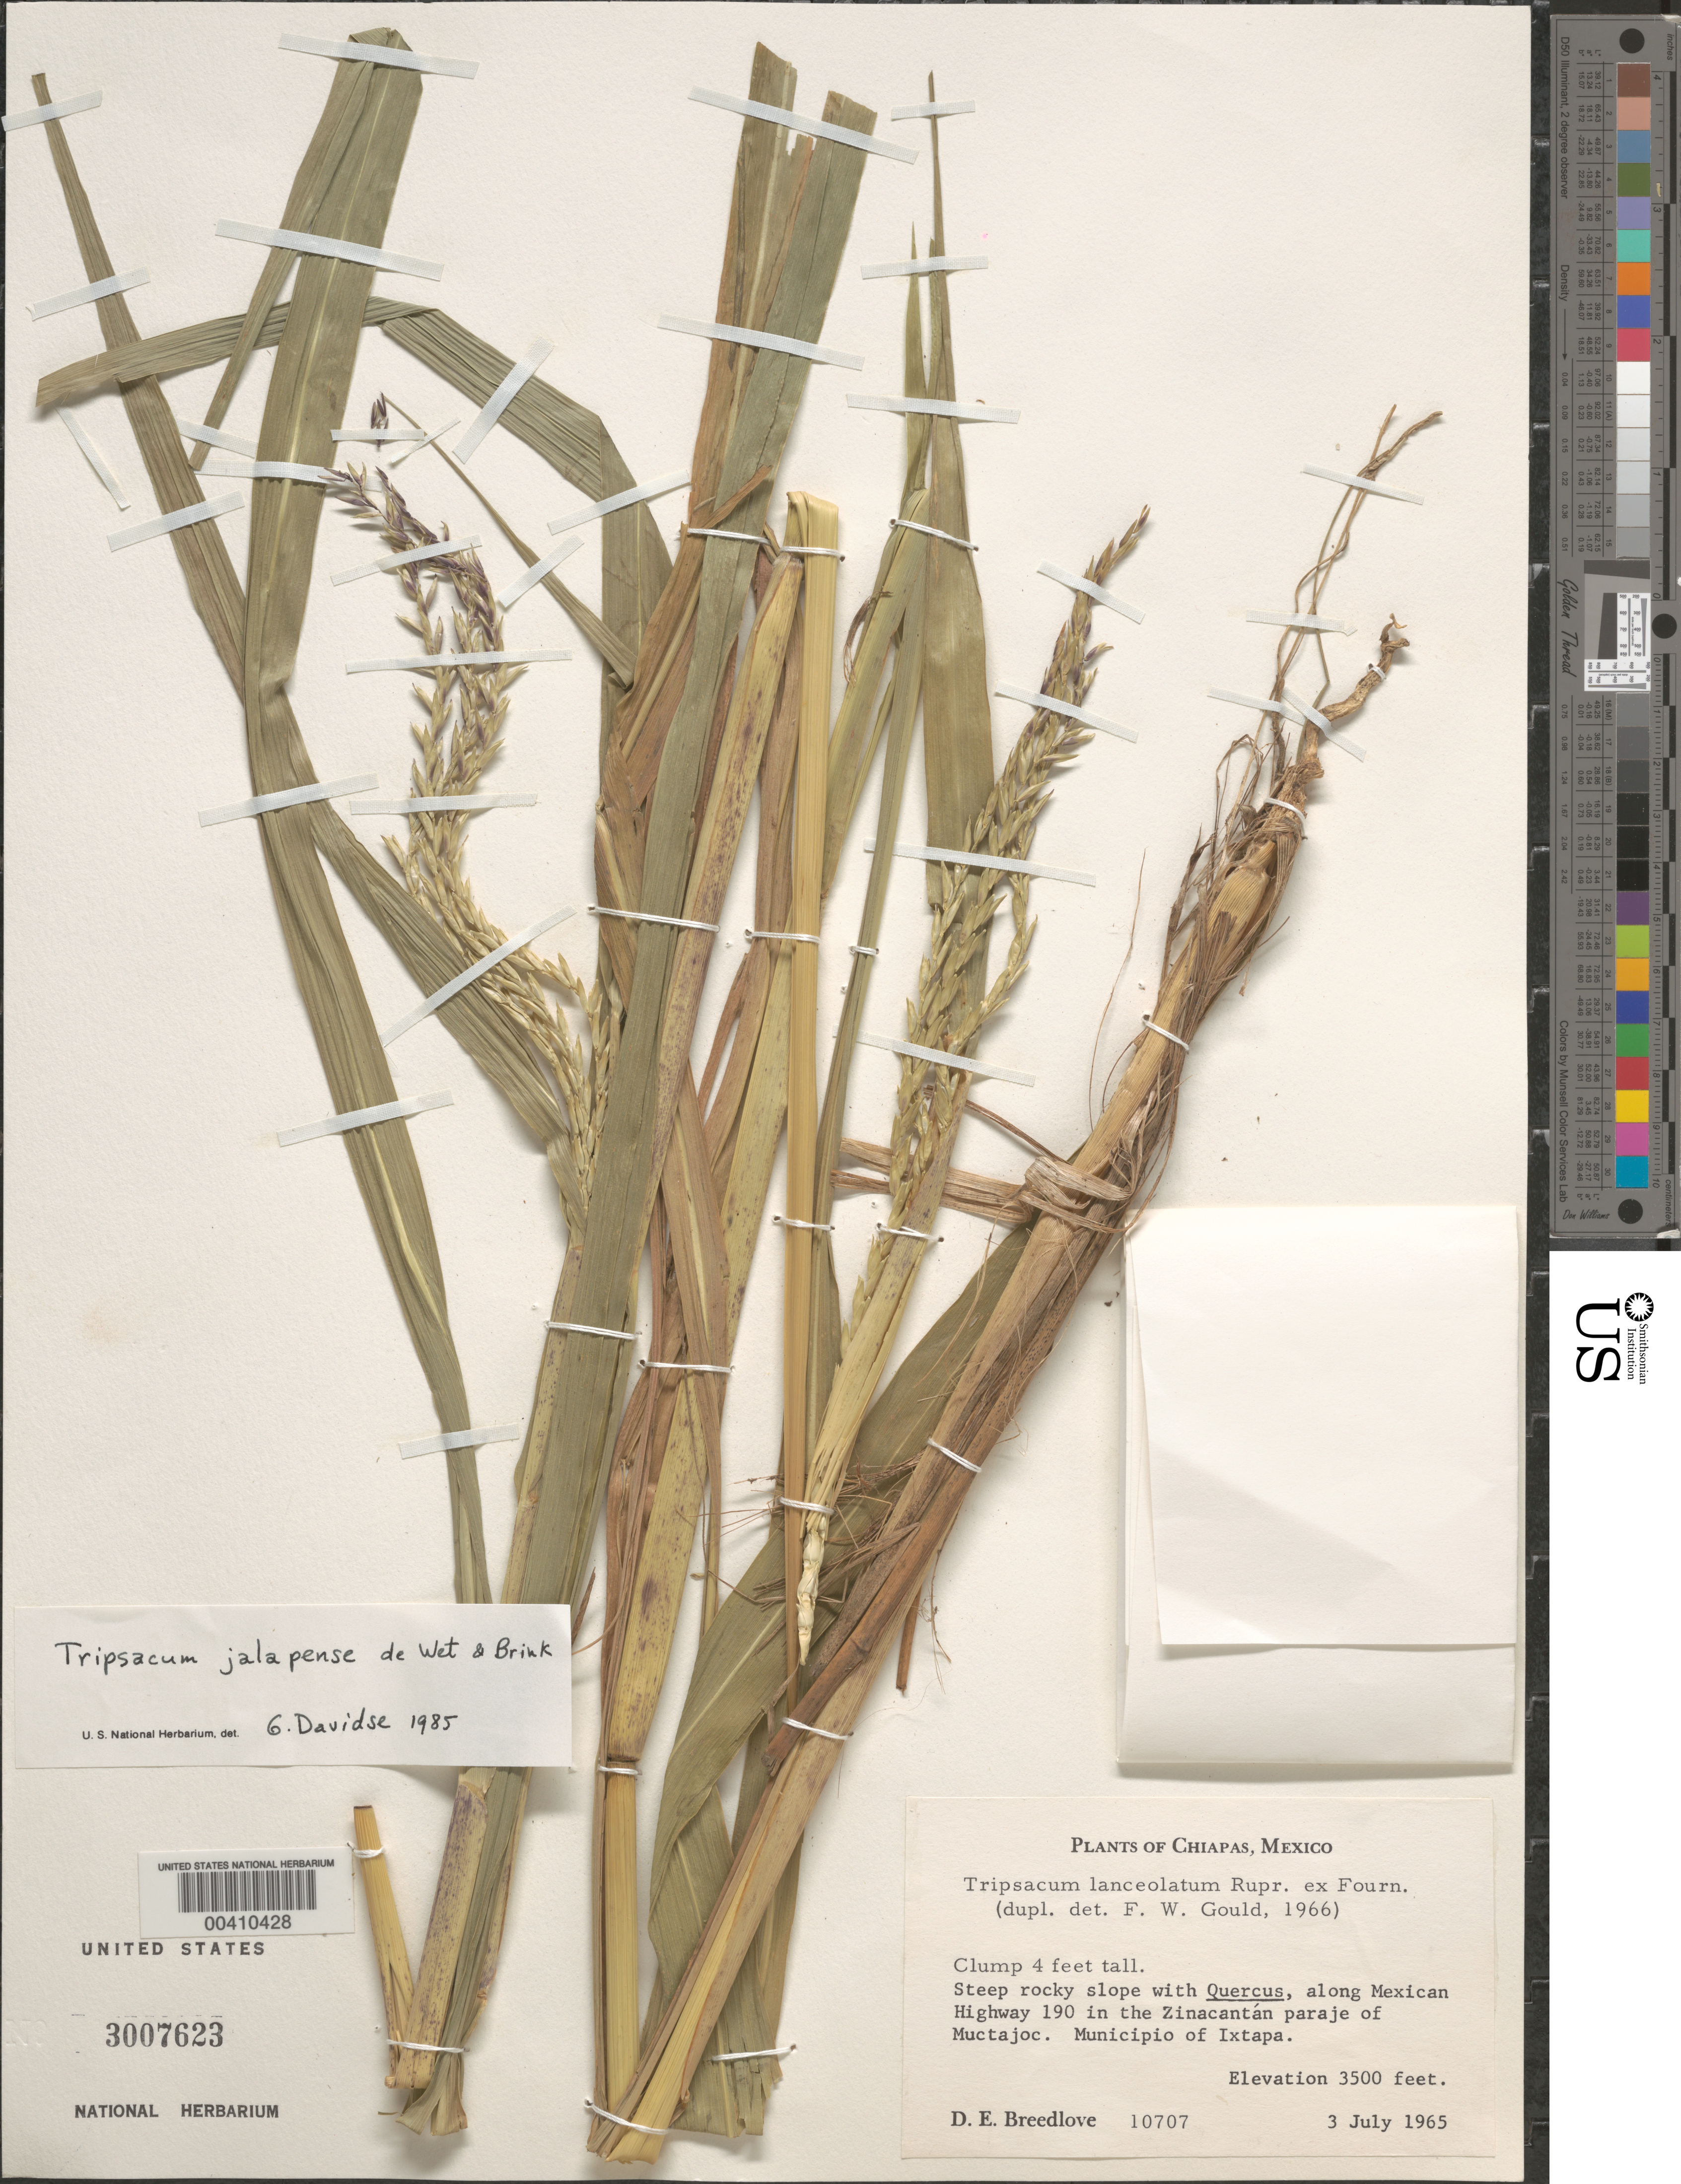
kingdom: Plantae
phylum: Tracheophyta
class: Liliopsida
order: Poales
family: Poaceae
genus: Tripsacum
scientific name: Tripsacum jalapense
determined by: Davidse, Gerrit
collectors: D. E. Breedlove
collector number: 10707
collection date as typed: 3 Jul 1965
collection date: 1965-07-03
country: Mexico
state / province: Chiapas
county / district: Ixtapa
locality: Along Mexican Hwy 190 in the Zinacantán paraje of Muctajoc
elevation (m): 1067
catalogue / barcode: US 3007623